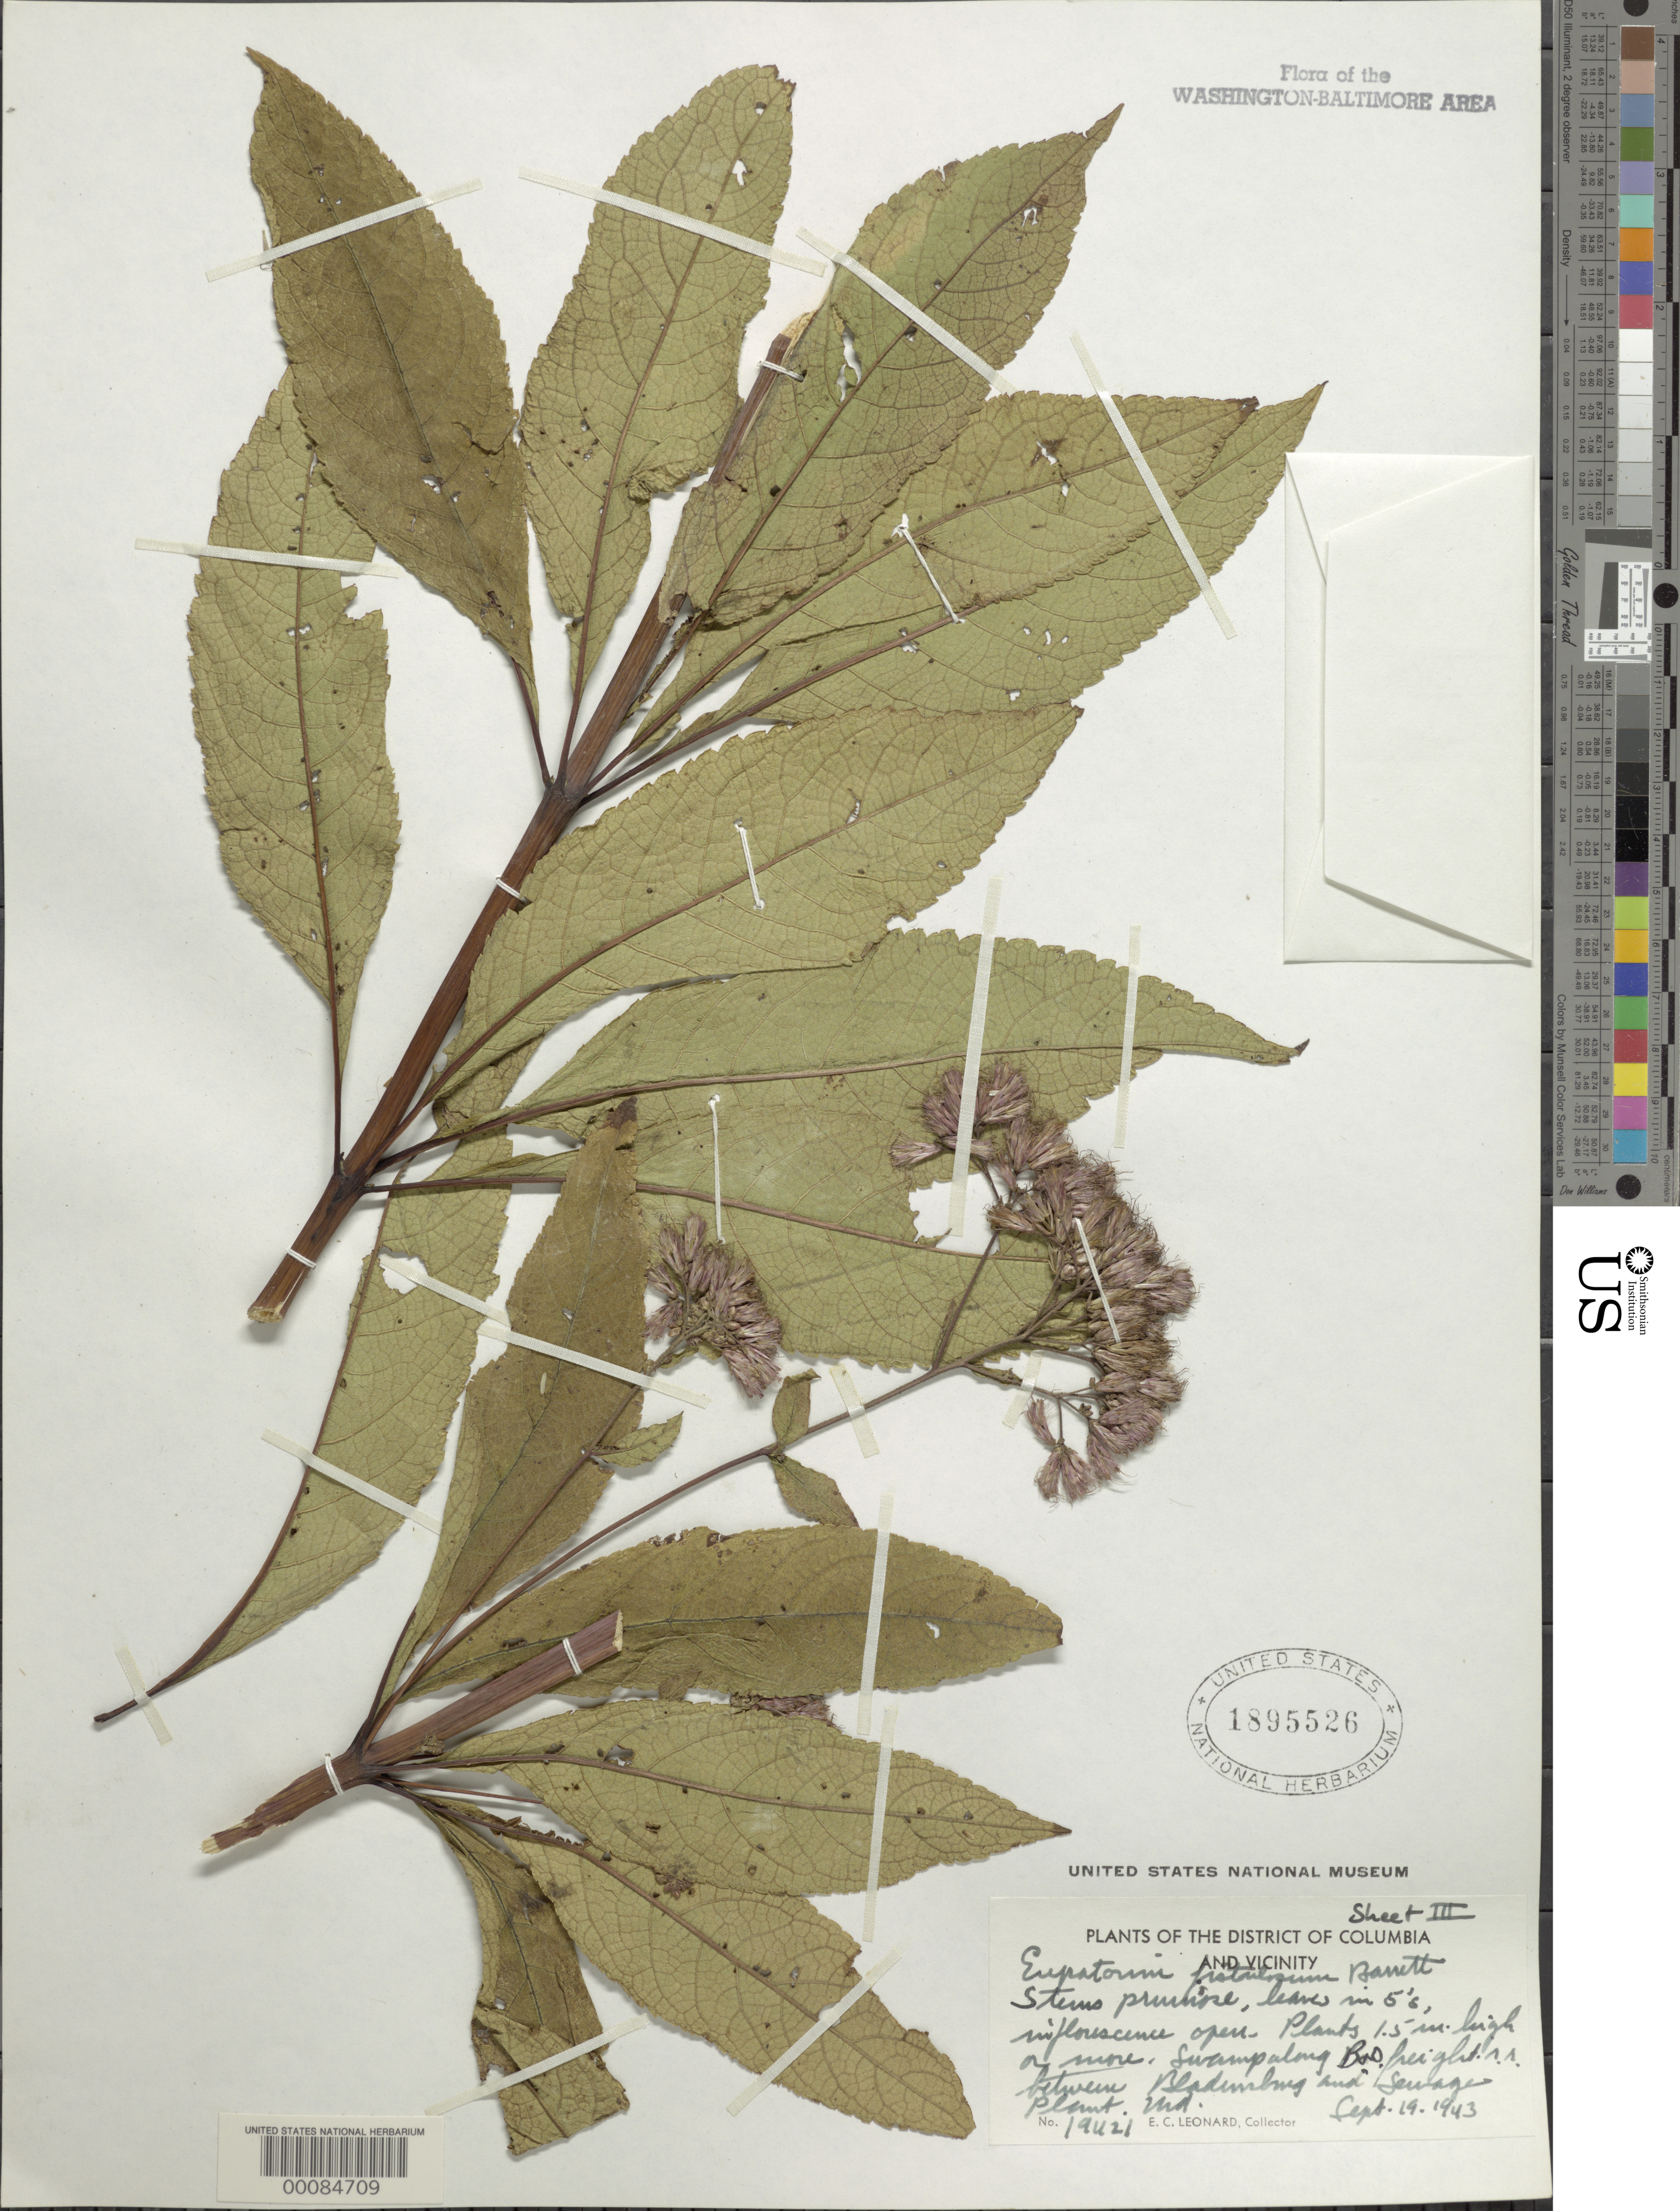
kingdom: Plantae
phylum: Tracheophyta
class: Magnoliopsida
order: Asterales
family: Asteraceae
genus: Eupatorium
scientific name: Eupatorium fistulosum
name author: Barratt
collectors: E. C. Leonard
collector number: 19421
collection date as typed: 19 Sep 1943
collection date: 1943-09-19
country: United States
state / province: Maryland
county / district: Prince George's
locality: between Bladensburg and Sewage Plant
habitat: Swamp along railroad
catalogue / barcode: US 1895526